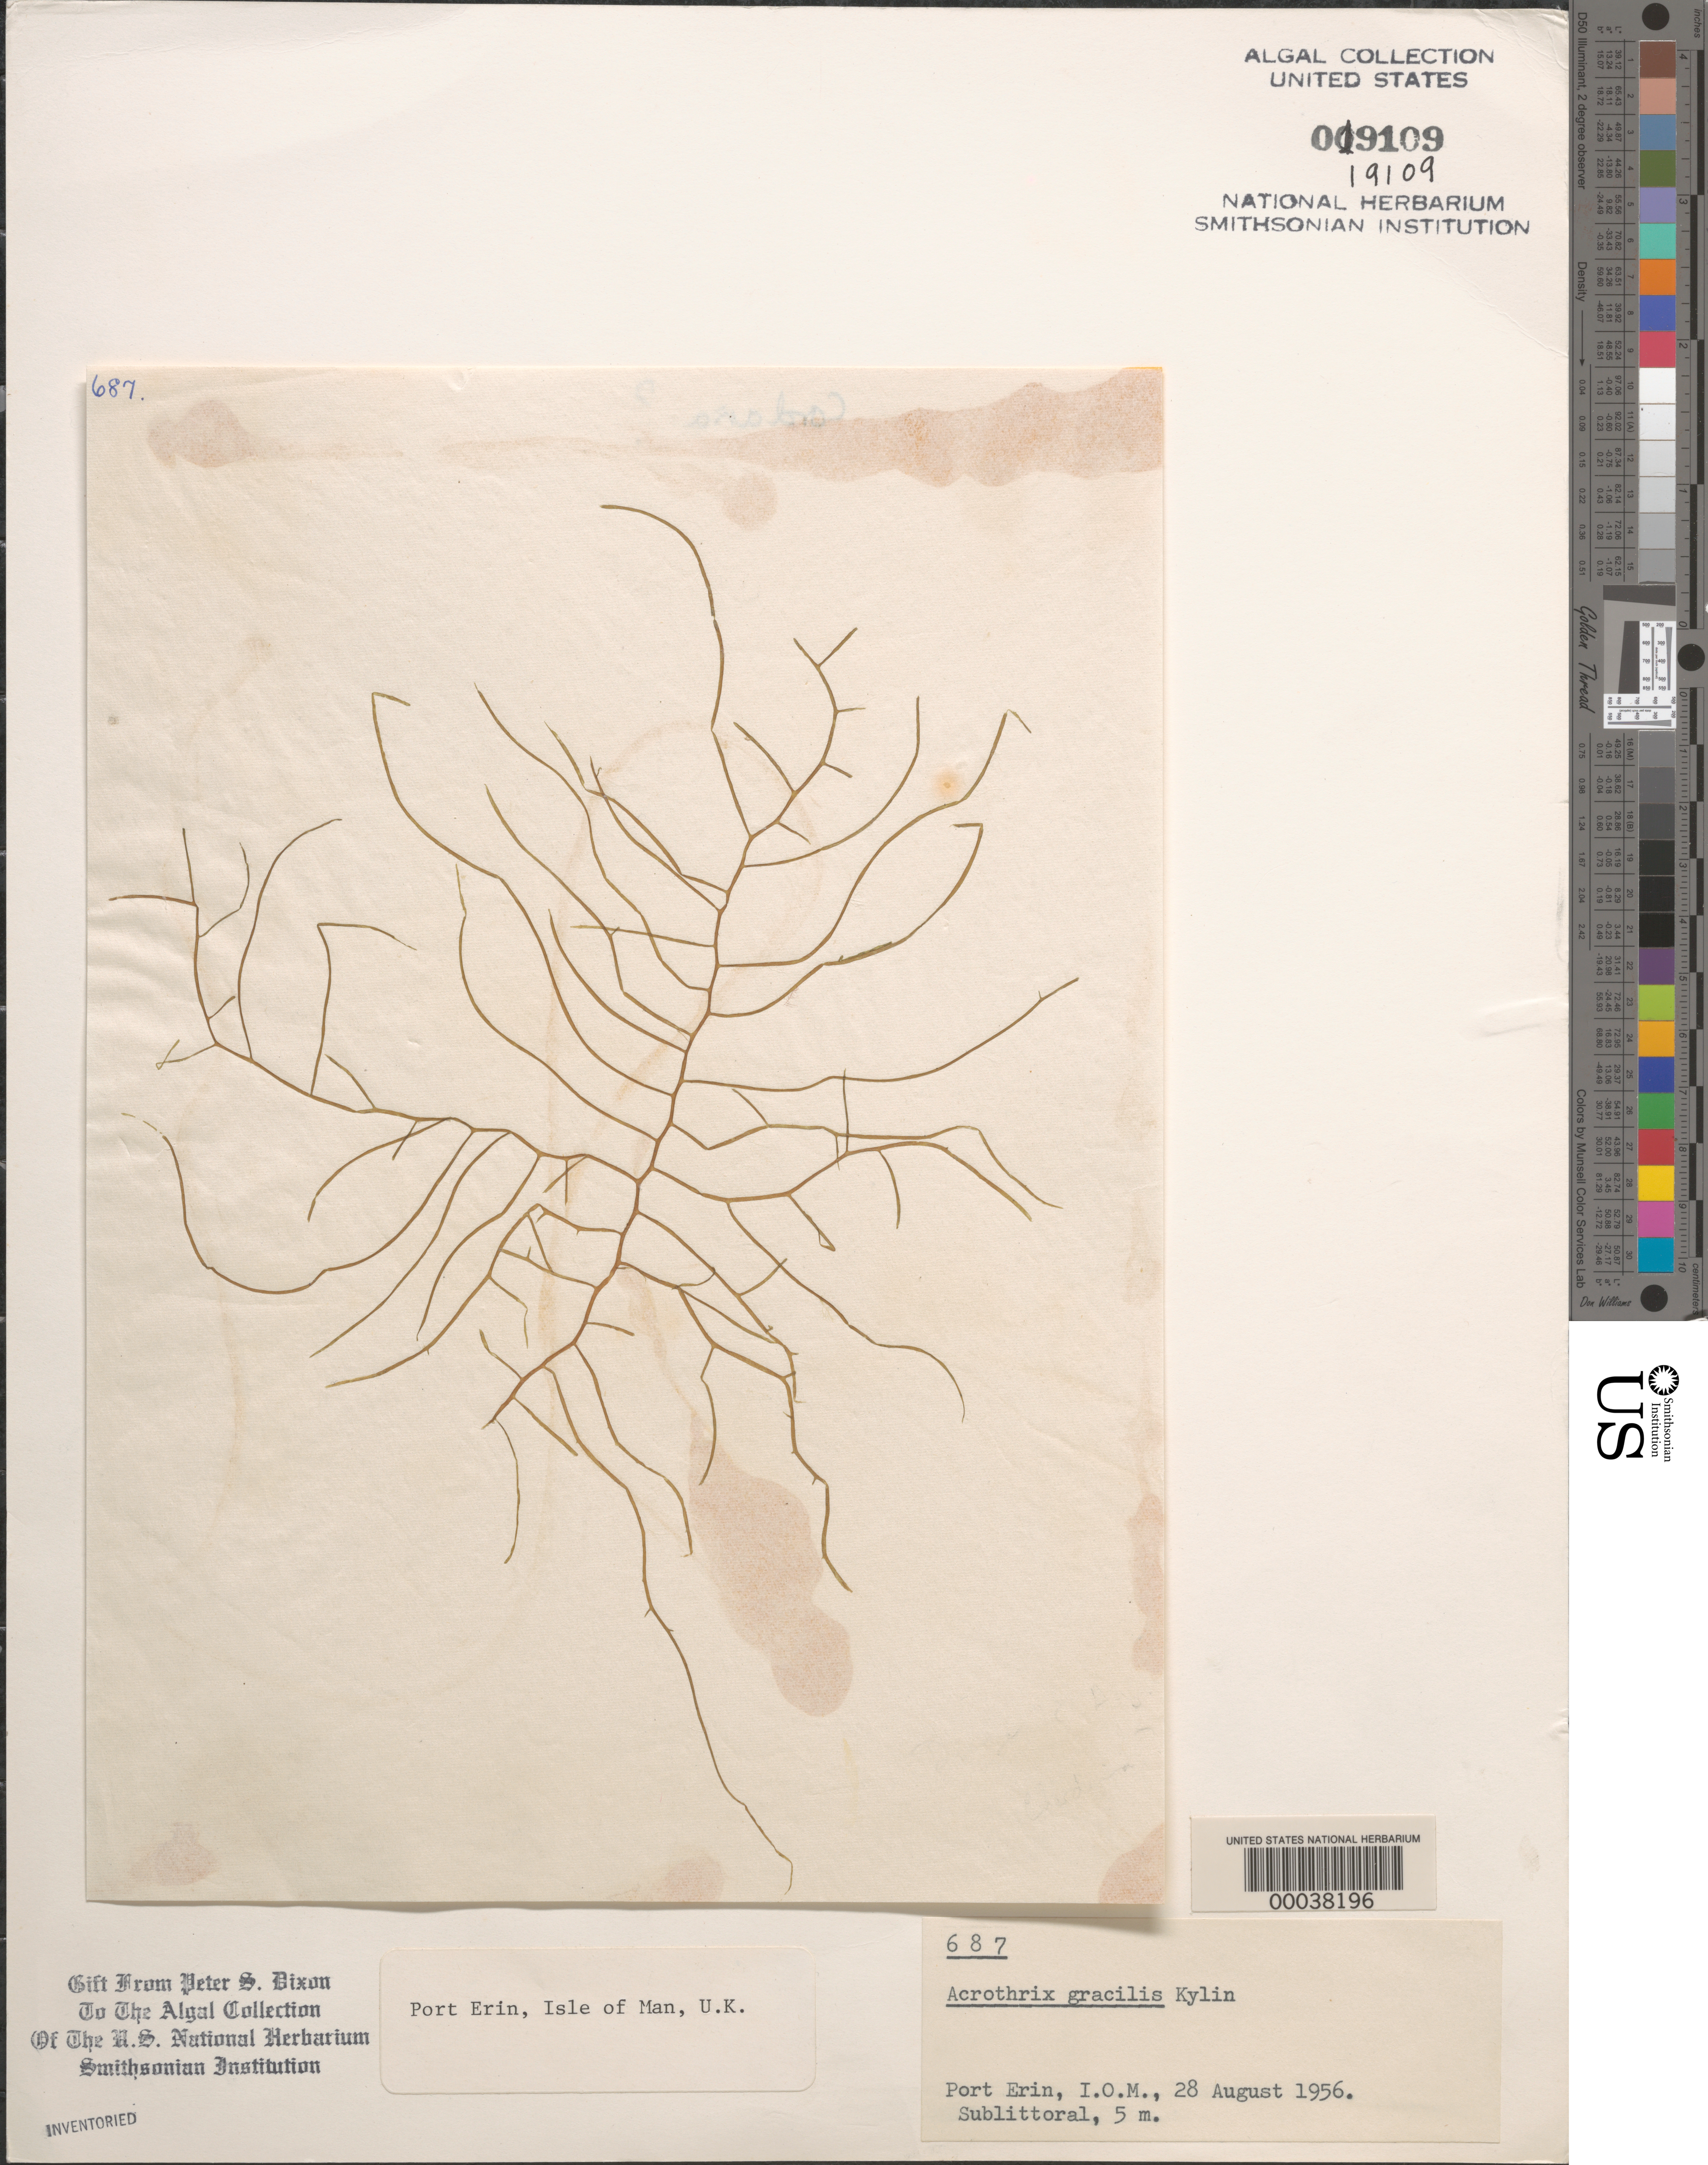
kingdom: Chromista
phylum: Ochrophyta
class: Phaeophyceae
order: Ectocarpales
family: Chordariaceae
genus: Acrothrix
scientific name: Acrothrix gracilis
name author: Kylin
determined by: Dixon, P. S.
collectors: P. S. Dixon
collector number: PSD 687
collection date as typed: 28 Aug 1956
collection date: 1956-08-28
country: United Kingdom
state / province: England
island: Isle of Man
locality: Port Erin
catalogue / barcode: US 19109